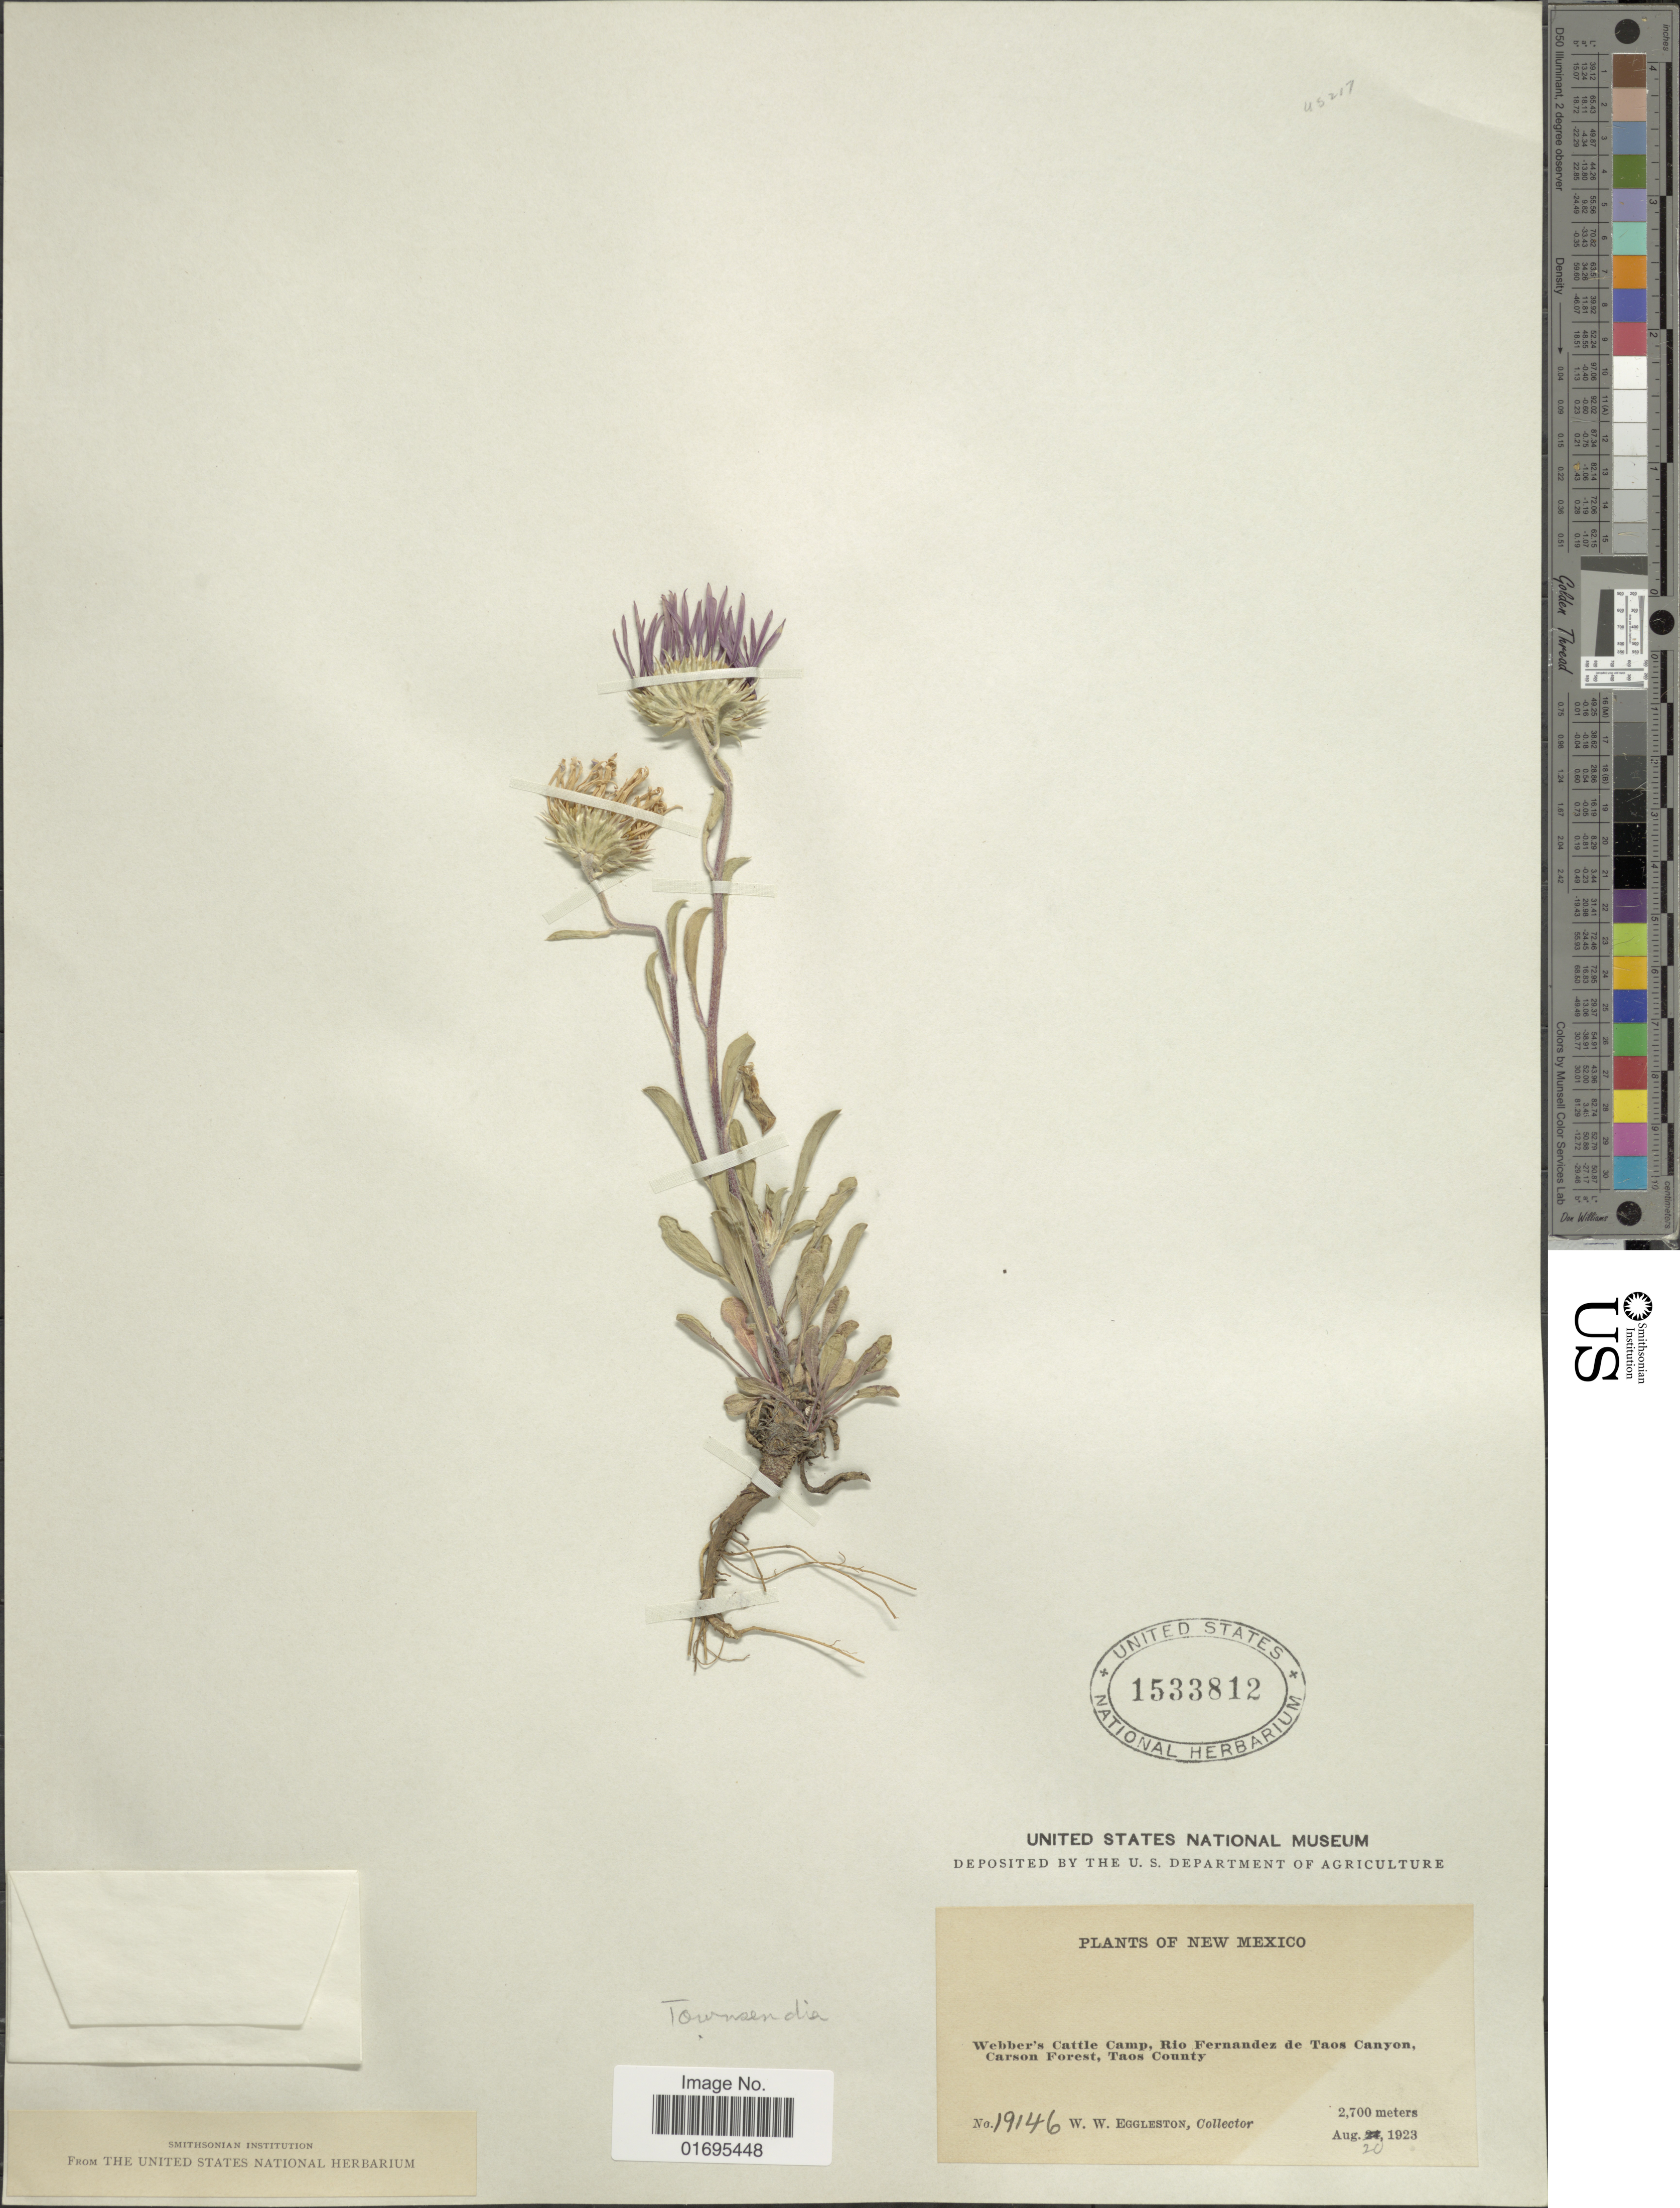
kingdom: Plantae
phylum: Tracheophyta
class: Magnoliopsida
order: Asterales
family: Asteraceae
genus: Townsendia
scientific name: Townsendia eximia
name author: A. Gray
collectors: W. W. Eggleston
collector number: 19146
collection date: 1923-08-20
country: United States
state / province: New Mexico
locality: Webber's Cattle Camp, Rio Fernandez de Taos Canyon, Carson Forest, Taos County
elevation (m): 2700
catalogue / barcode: US 1533812